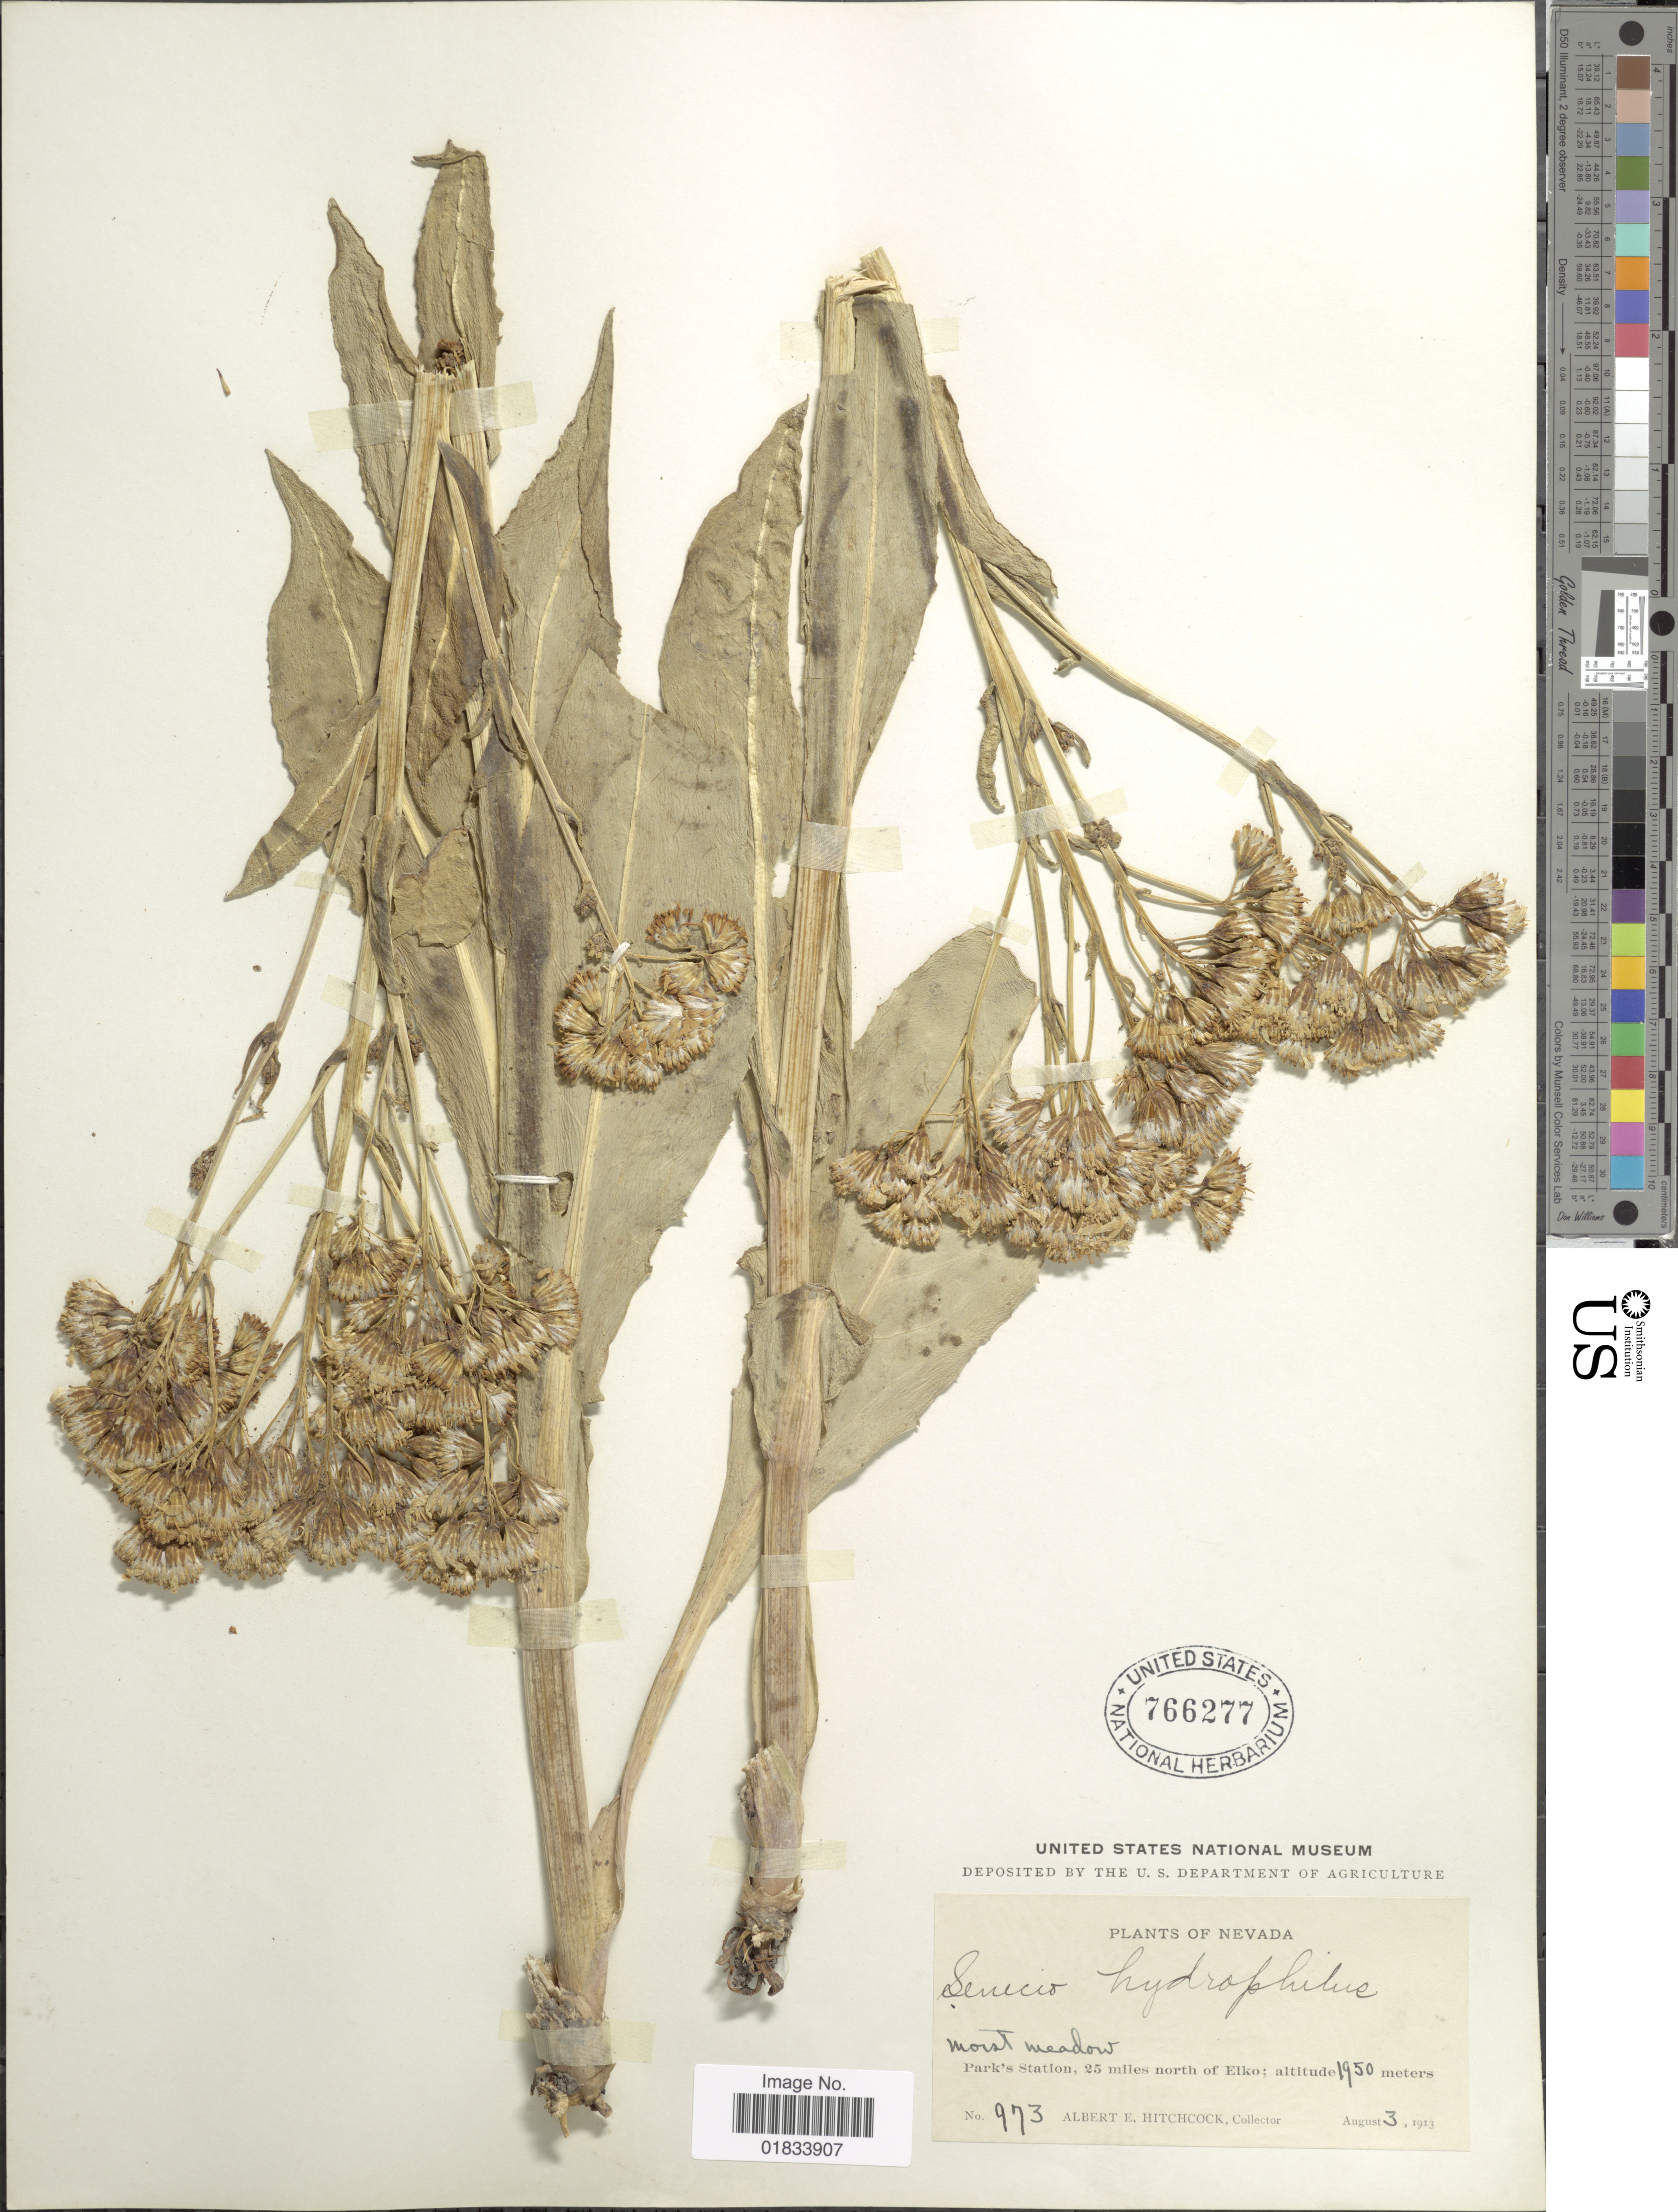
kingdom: Plantae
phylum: Tracheophyta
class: Magnoliopsida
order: Asterales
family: Asteraceae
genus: Senecio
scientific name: Senecio hydrophilus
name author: Nutt.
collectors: A. Hitchcock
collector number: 973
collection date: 1913-08-03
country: United States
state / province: Nevada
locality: Park's Station, 25 miles north of Elko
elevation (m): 1950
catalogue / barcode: US 766277